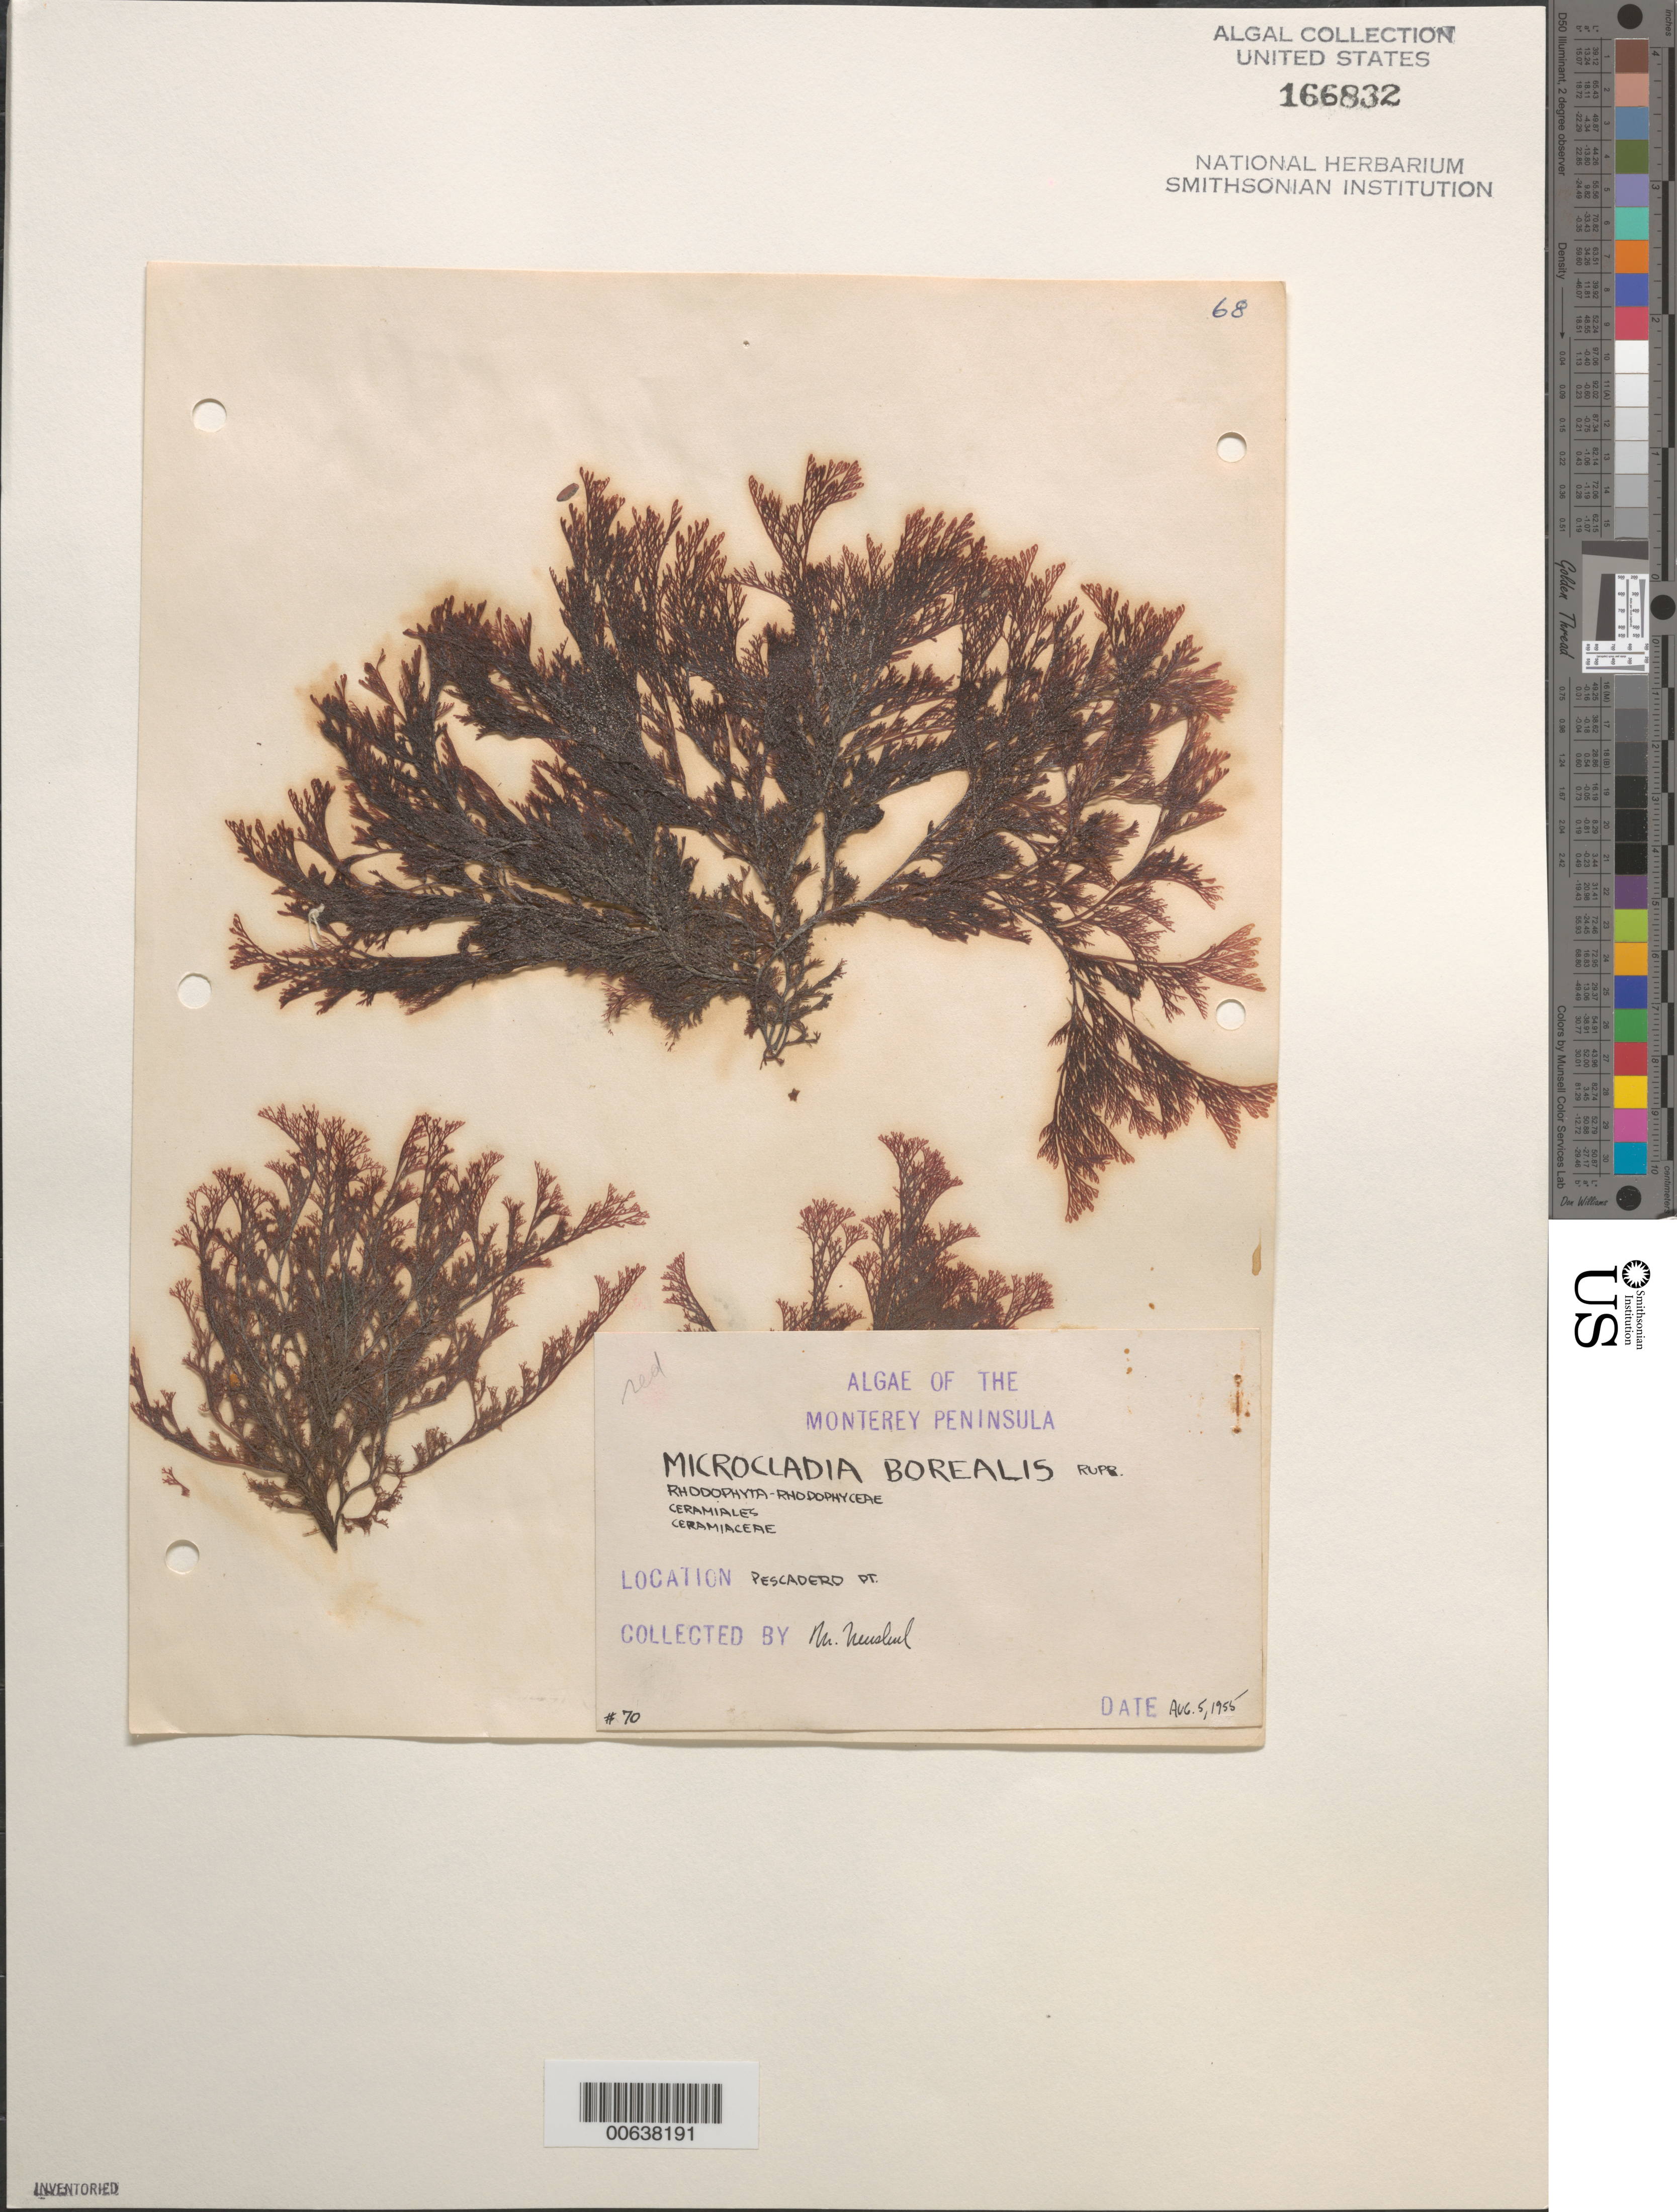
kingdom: Plantae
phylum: Rhodophyta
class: Florideophyceae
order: Ceramiales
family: Ceramiaceae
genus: Microcladia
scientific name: Microcladia borealis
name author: Rupr.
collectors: M. Neushul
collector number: Neushul 70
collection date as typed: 05 Aug 1955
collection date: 1955-08-05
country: United States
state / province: California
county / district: Monterey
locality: Pescadero Point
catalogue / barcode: US 166832